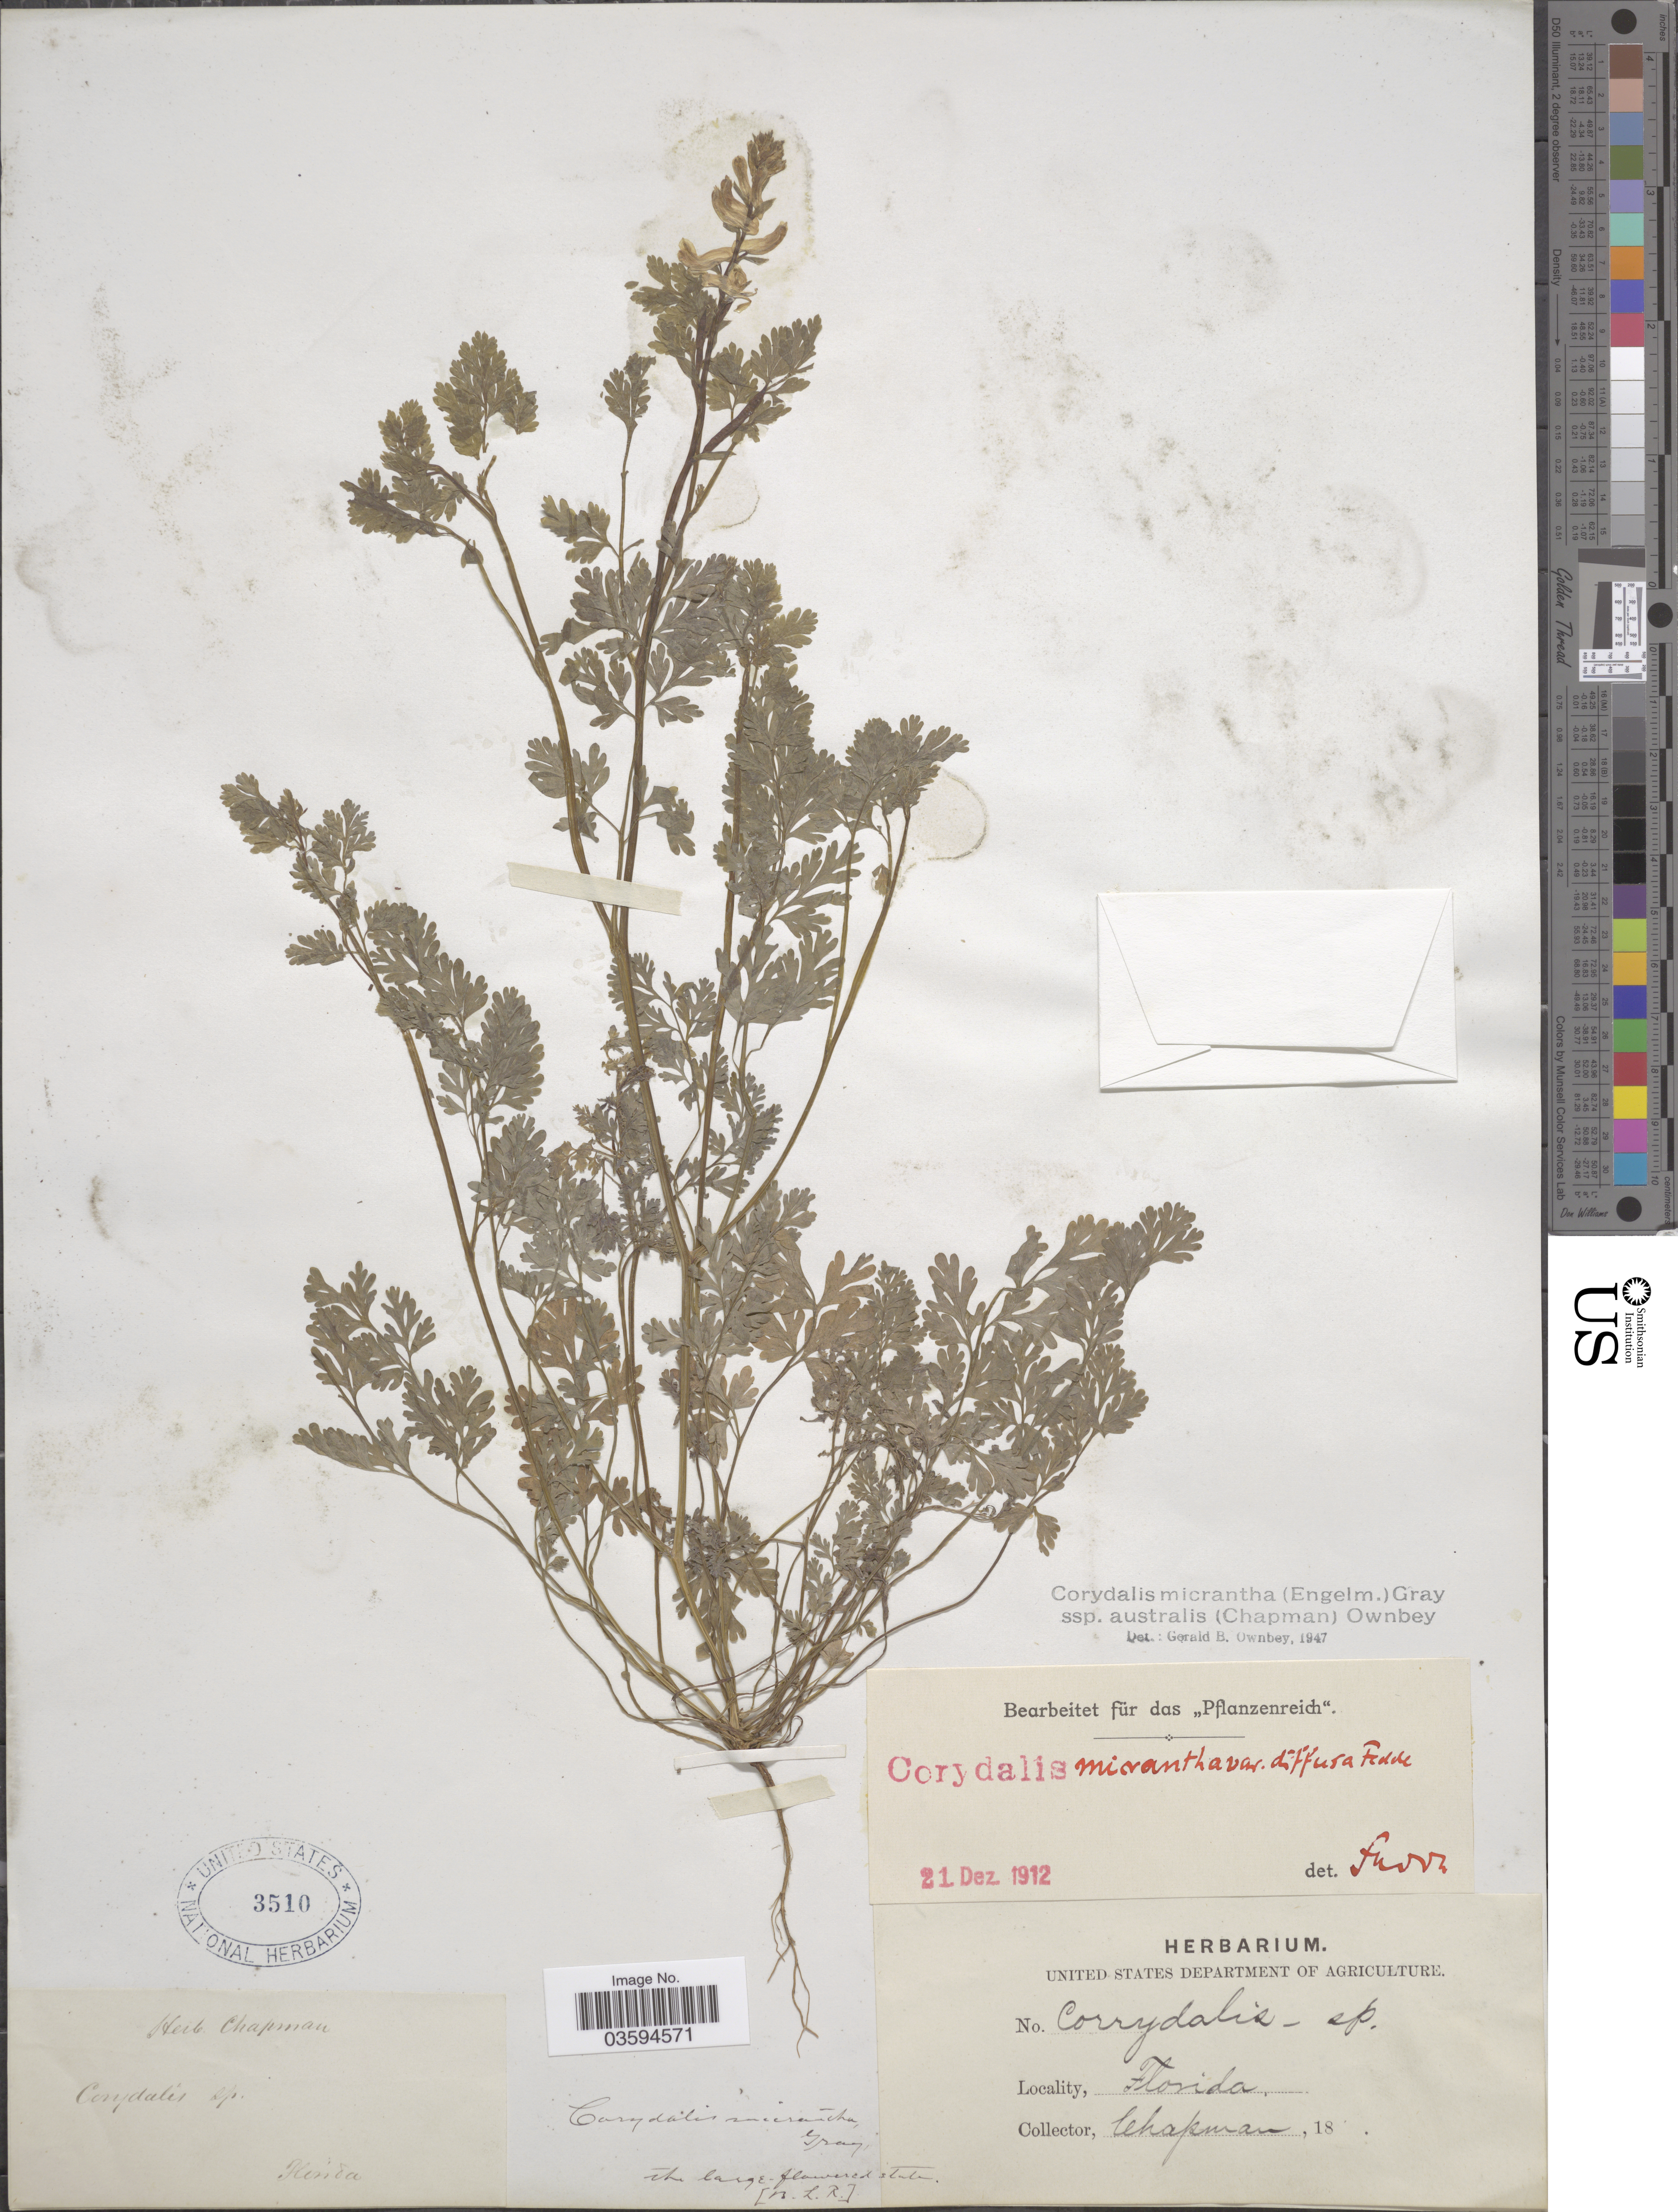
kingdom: Plantae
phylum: Tracheophyta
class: Magnoliopsida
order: Ranunculales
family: Papaveraceae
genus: Corydalis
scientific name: Corydalis micrantha subsp. australis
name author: (Chapm.) G.B. Ownbey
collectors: A. Chapman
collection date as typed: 18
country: United States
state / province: Florida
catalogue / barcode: US 3510